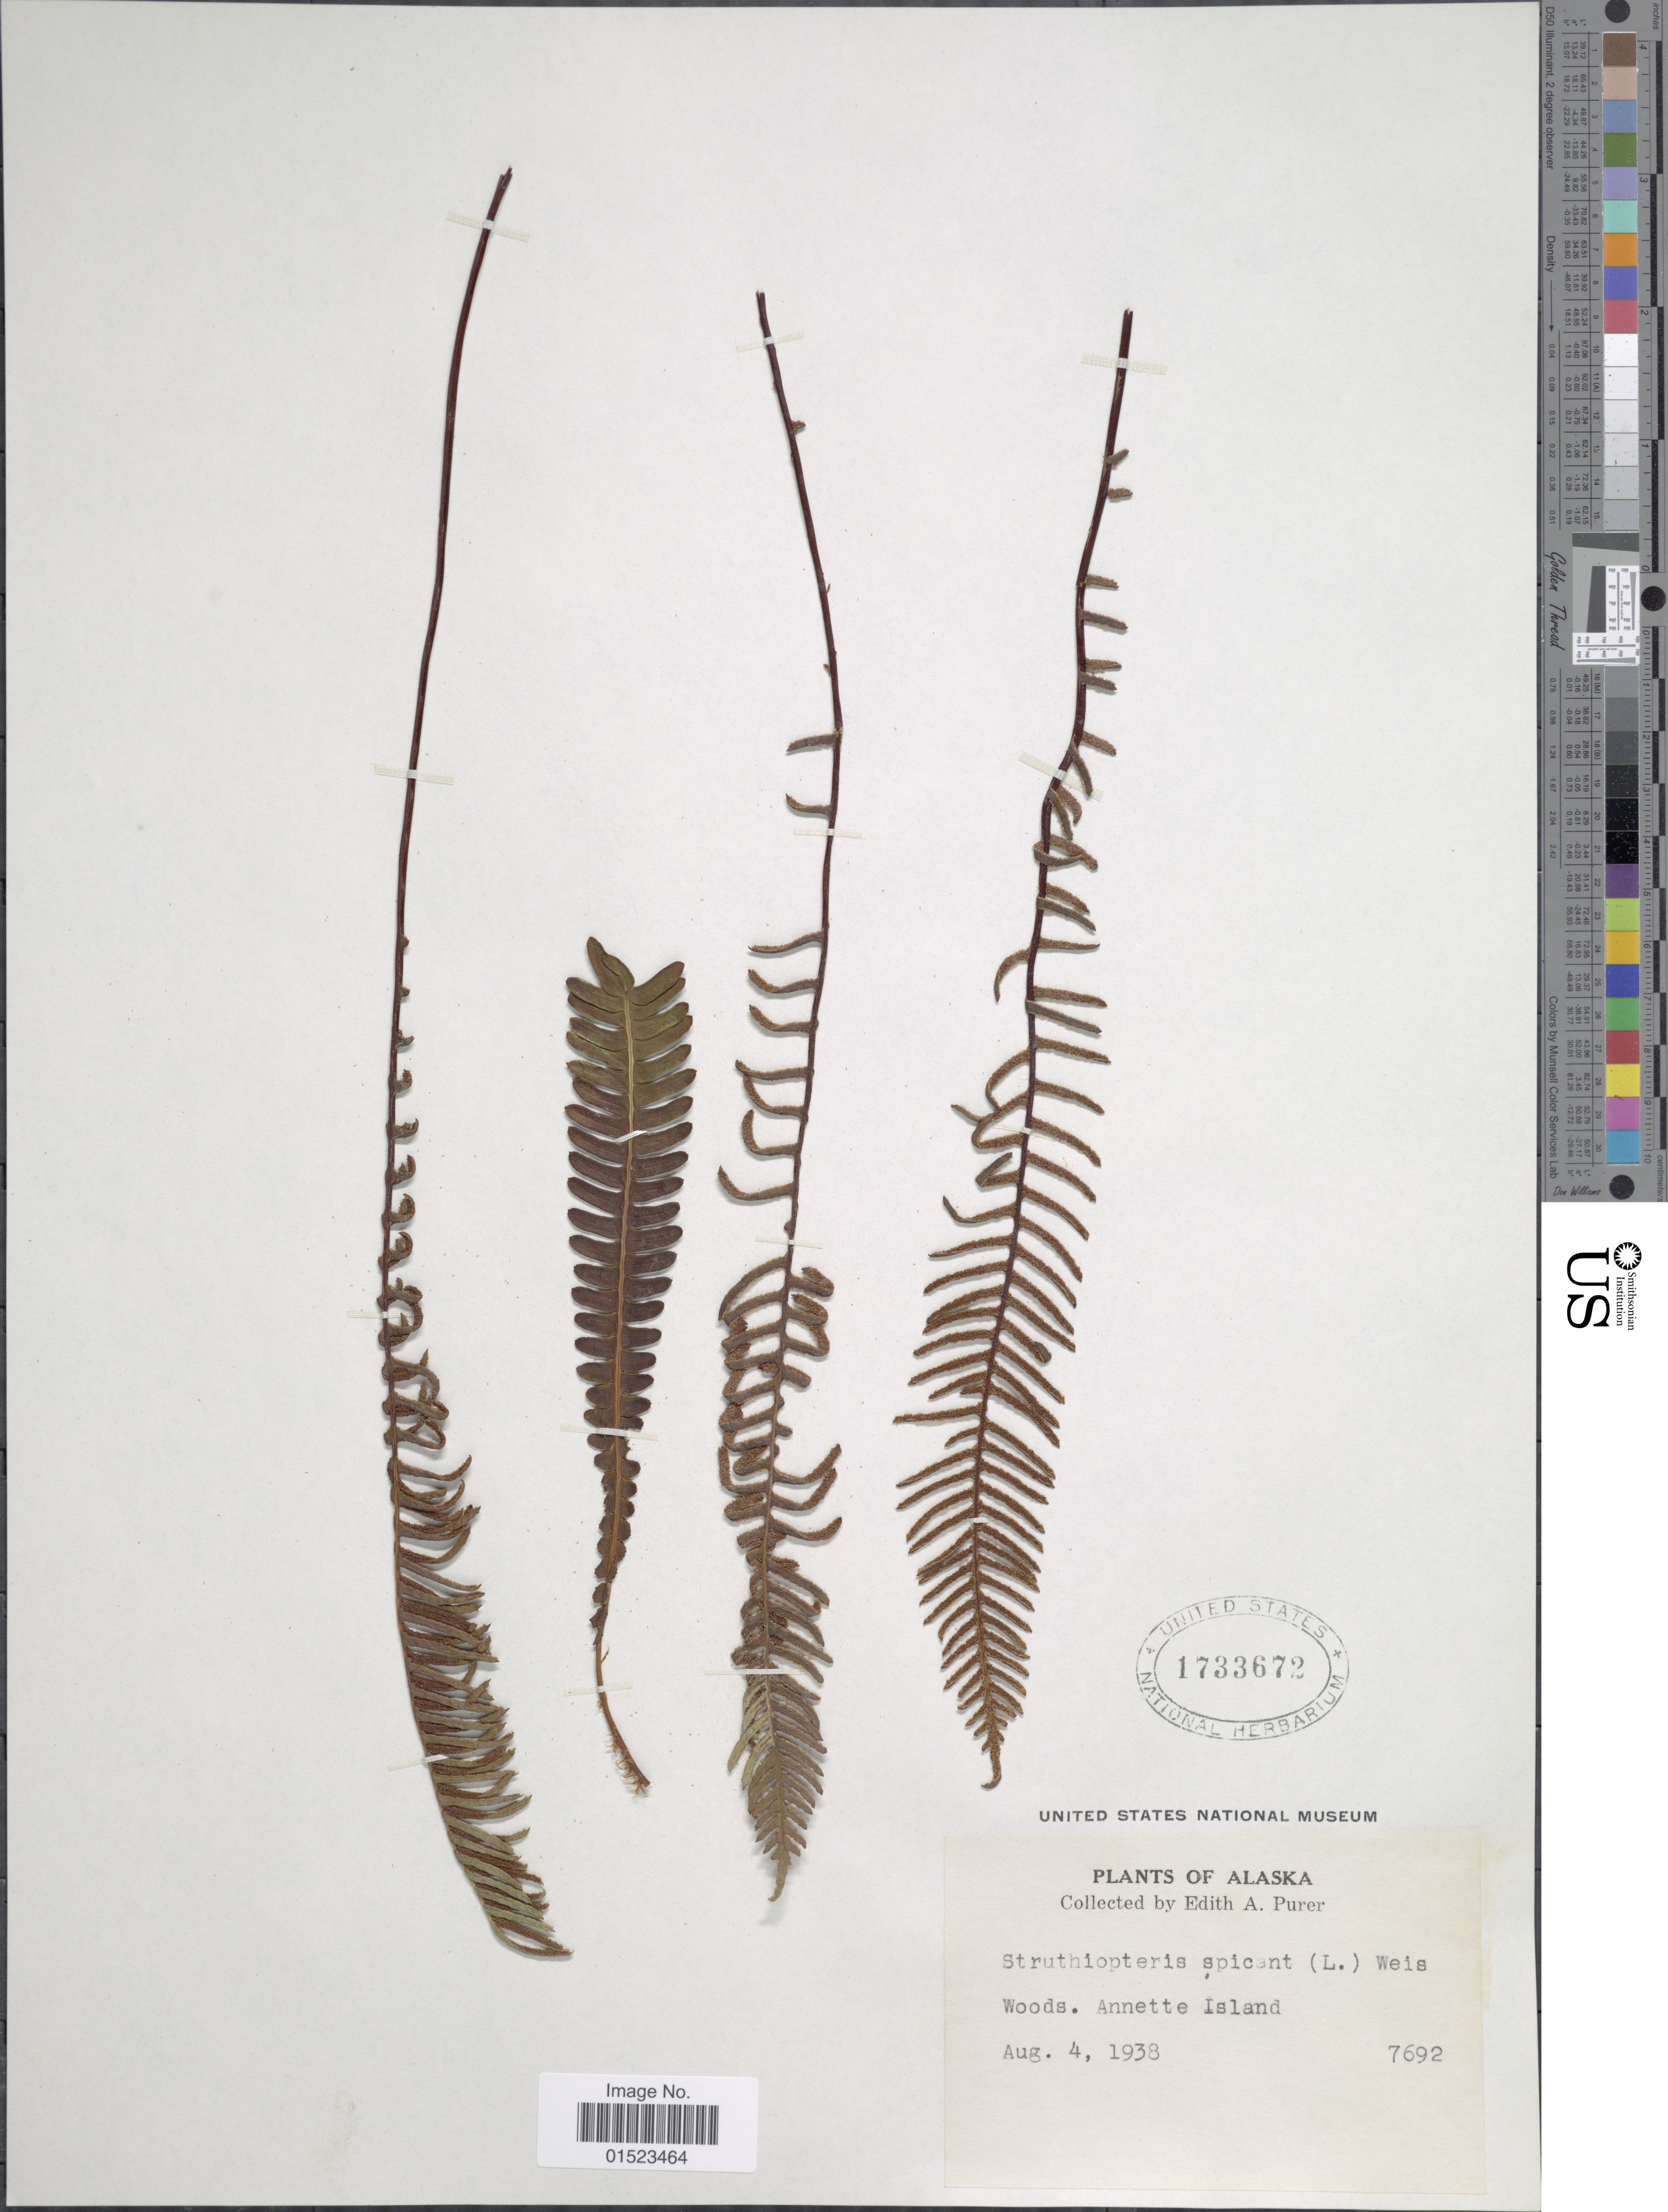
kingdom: Plantae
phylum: Tracheophyta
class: Polypodiopsida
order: Polypodiales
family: Blechnaceae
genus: Blechnum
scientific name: Blechnum spicant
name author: (L.) Sm.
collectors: E. Purer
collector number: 7692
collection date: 1938-08-04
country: United States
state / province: Alaska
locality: Annette Island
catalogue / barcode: US 1733972